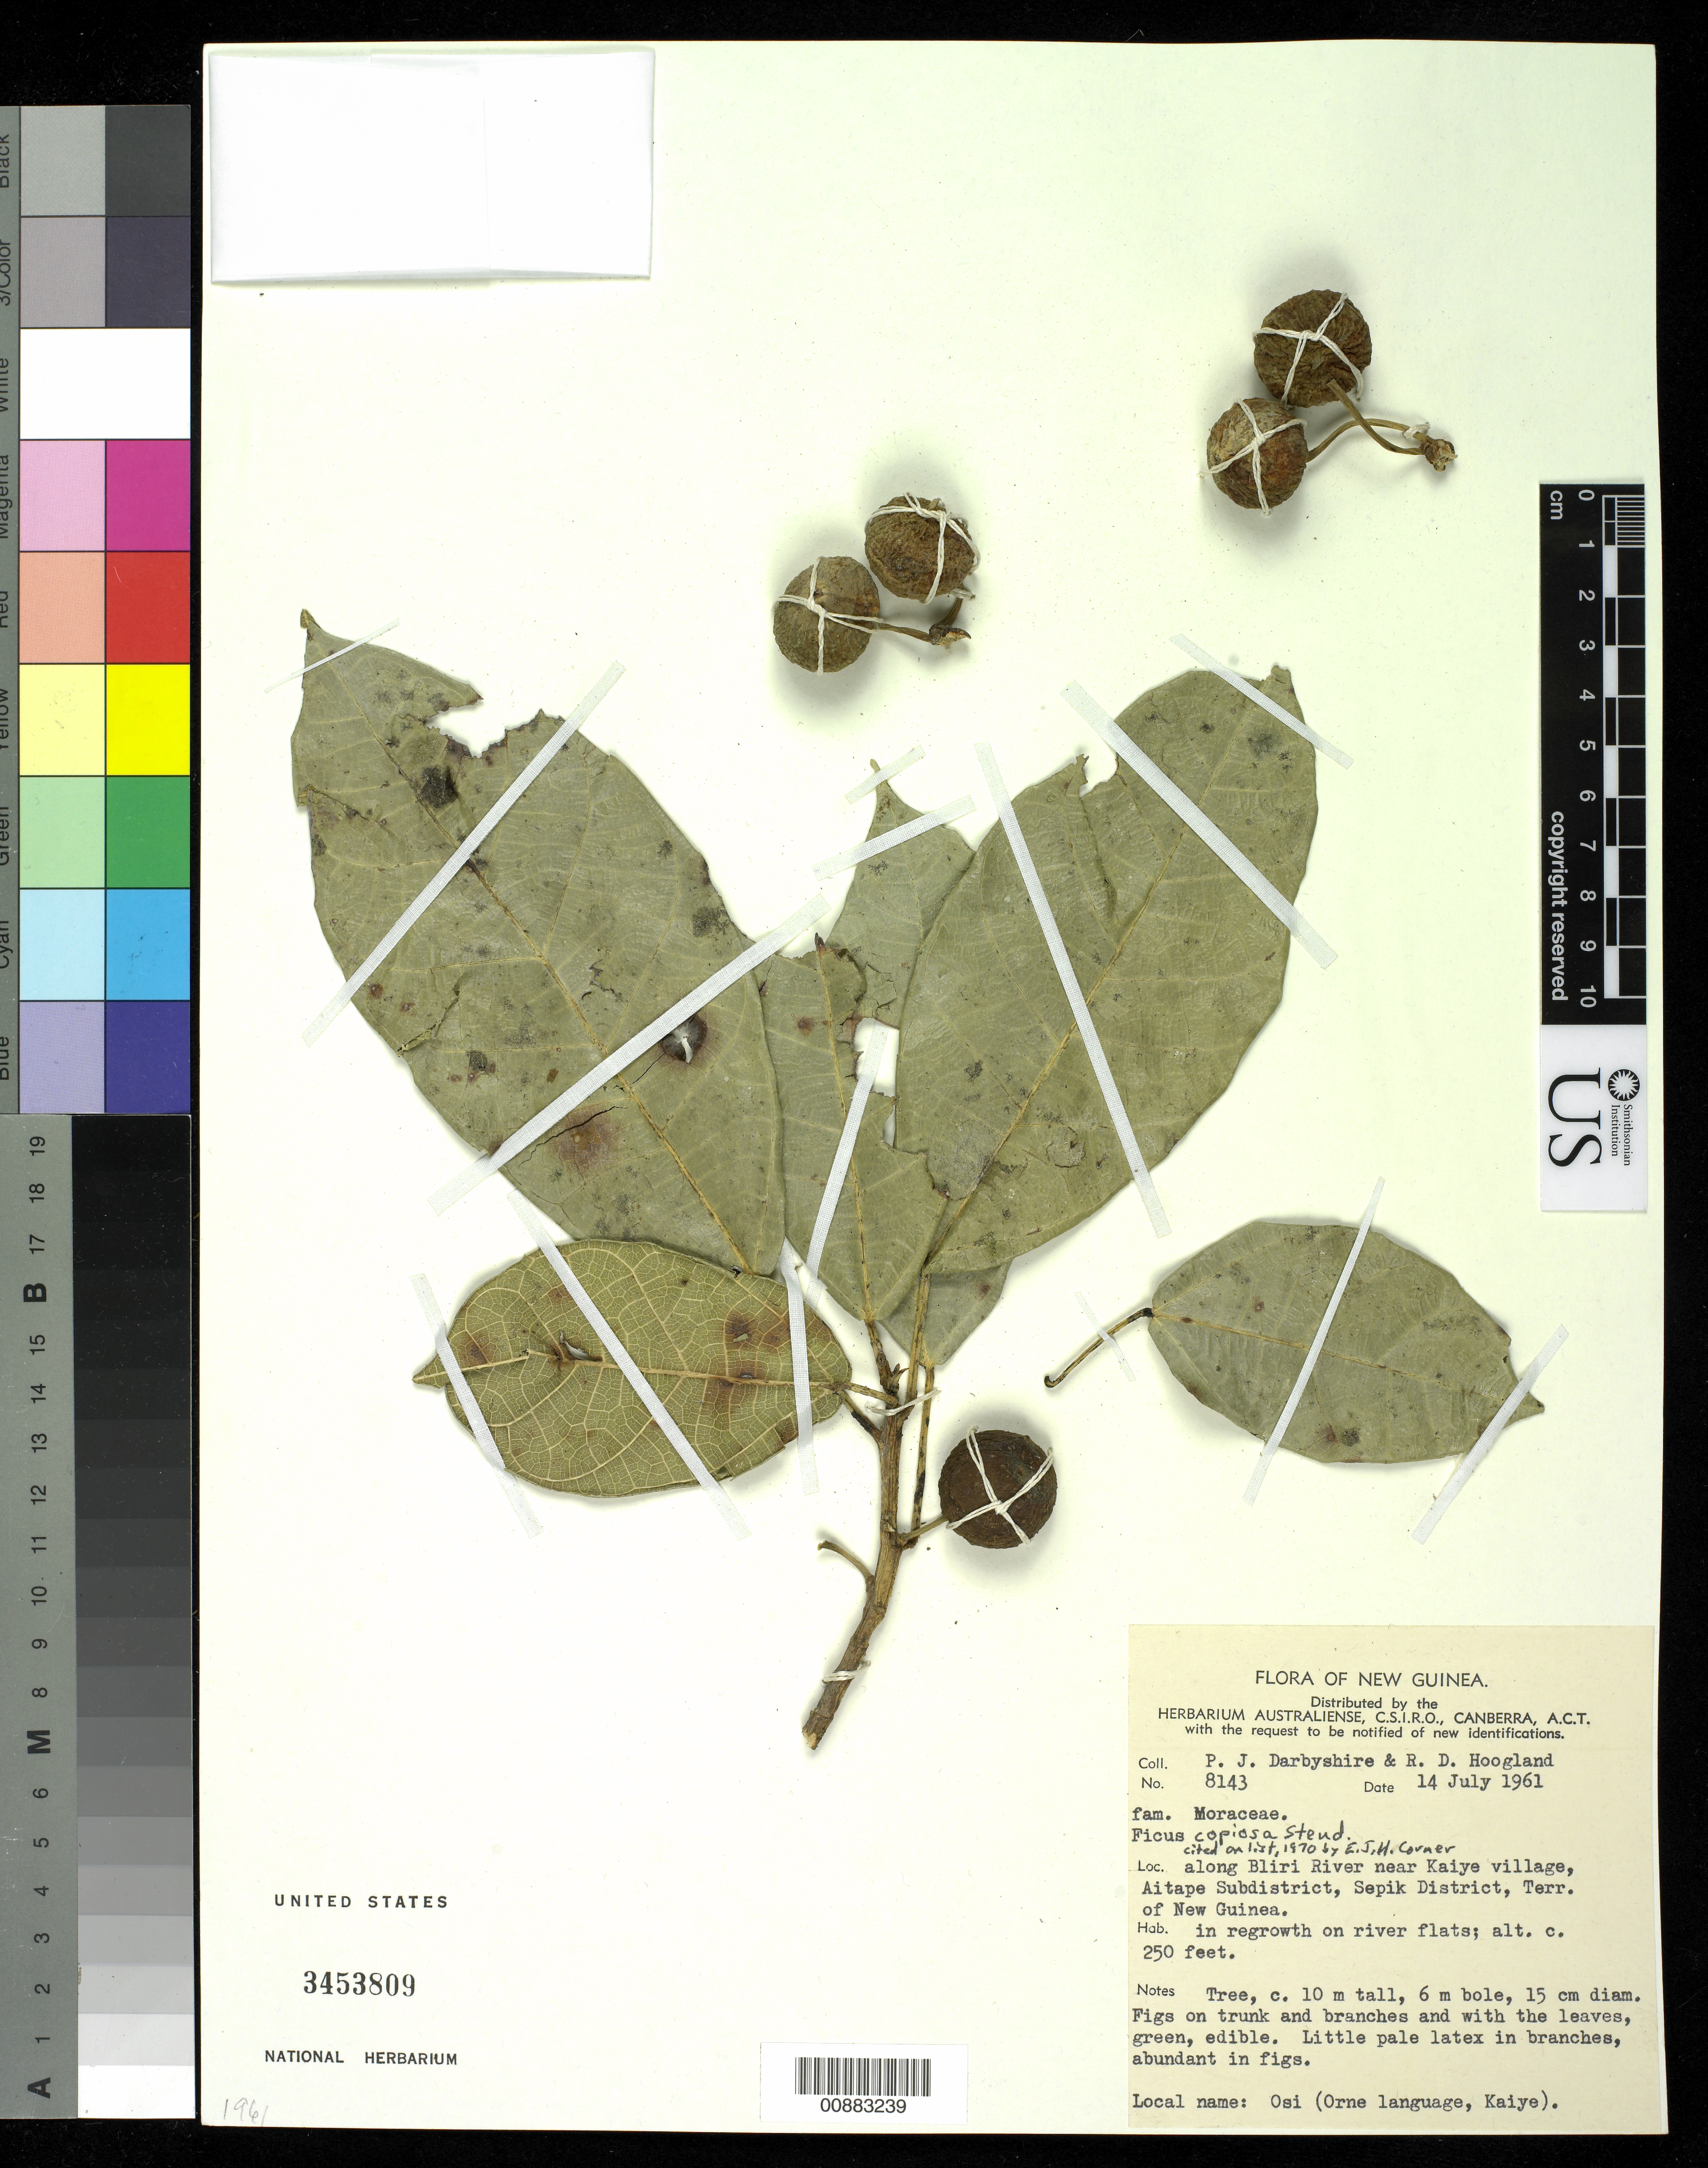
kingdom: Plantae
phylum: Tracheophyta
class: Magnoliopsida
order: Rosales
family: Moraceae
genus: Ficus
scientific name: Ficus copiosa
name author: Steud.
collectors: P. Darbyshire & R. D. Hoogland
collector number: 8143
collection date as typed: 14 Jul 1961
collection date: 1961-07-14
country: Papua New Guinea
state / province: Sandaun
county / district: Aitape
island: New Guinea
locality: Along Bliri River near Kaiye village, Aitape Subdistrict, Sepik District, Terr. New Guinea.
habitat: In regrowth on river flats.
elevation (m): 76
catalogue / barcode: US 3453809